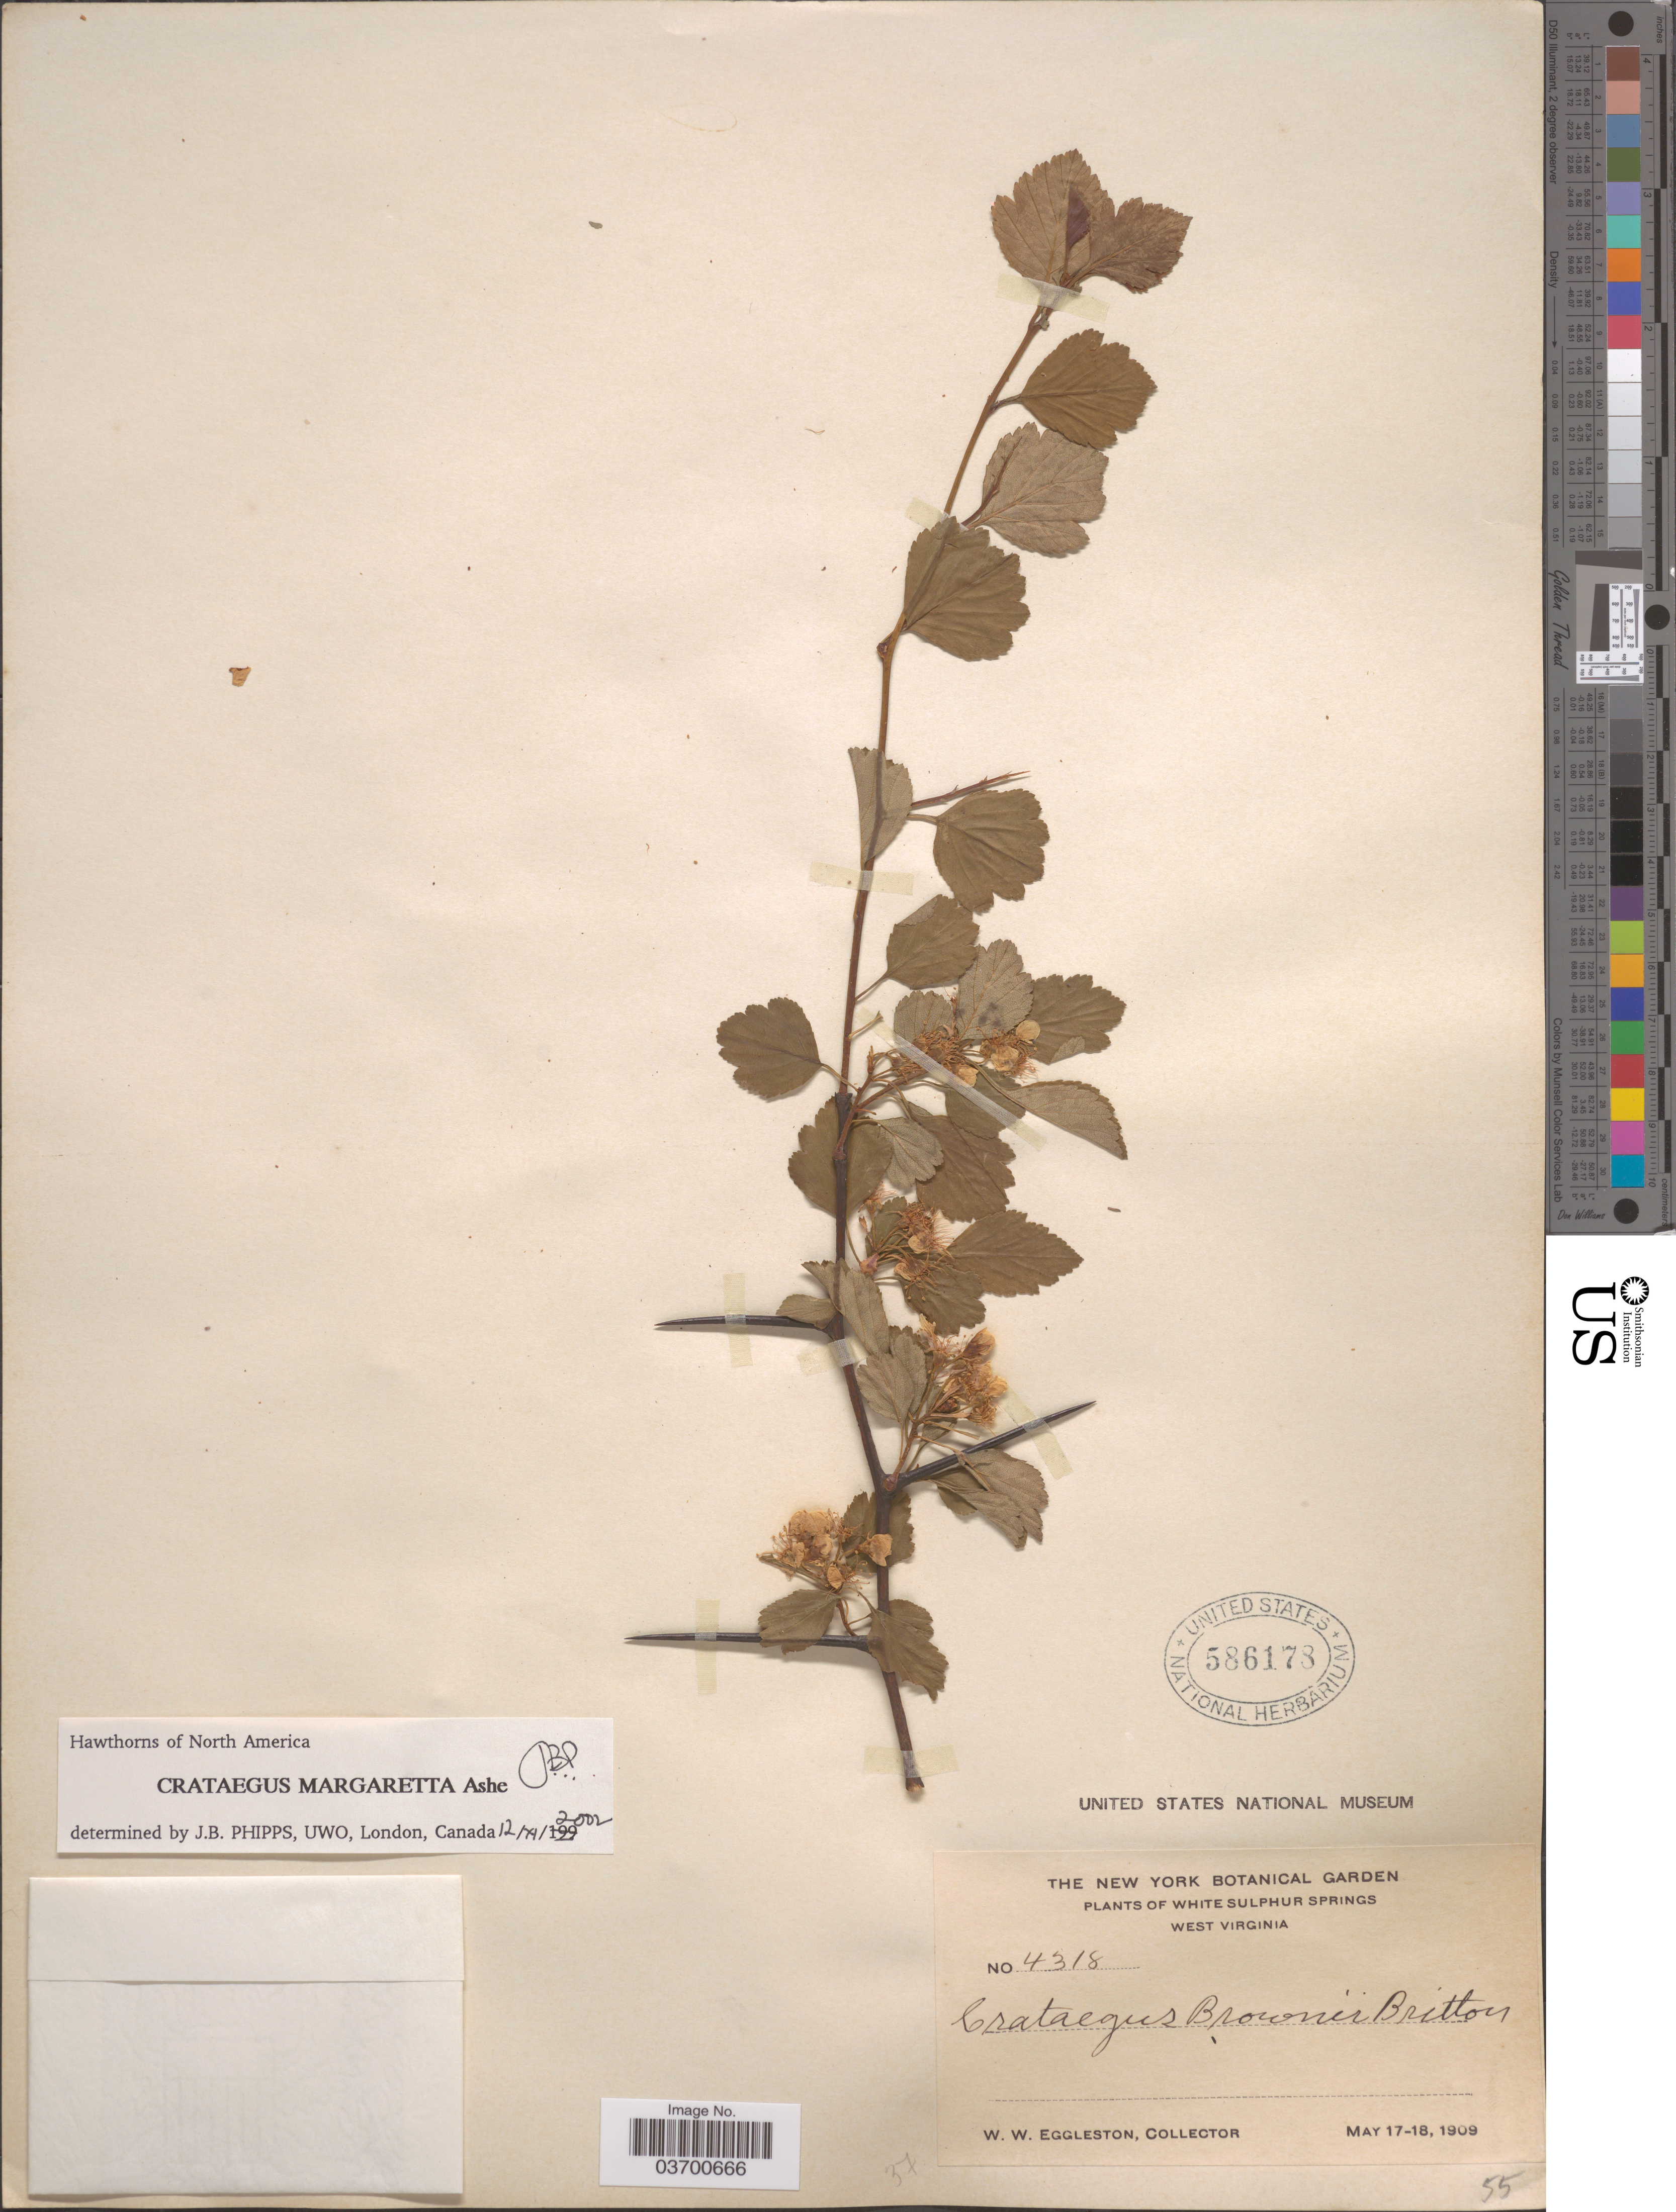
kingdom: Plantae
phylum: Tracheophyta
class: Magnoliopsida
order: Rosales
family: Rosaceae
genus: Crataegus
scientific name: Crataegus margarettae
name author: Ashe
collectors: W. W. Eggleston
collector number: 4318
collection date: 1909-05-17/1909-05-18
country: United States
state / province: West Virginia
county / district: Greenbrier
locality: White Sulphur Springs.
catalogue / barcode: US 586178